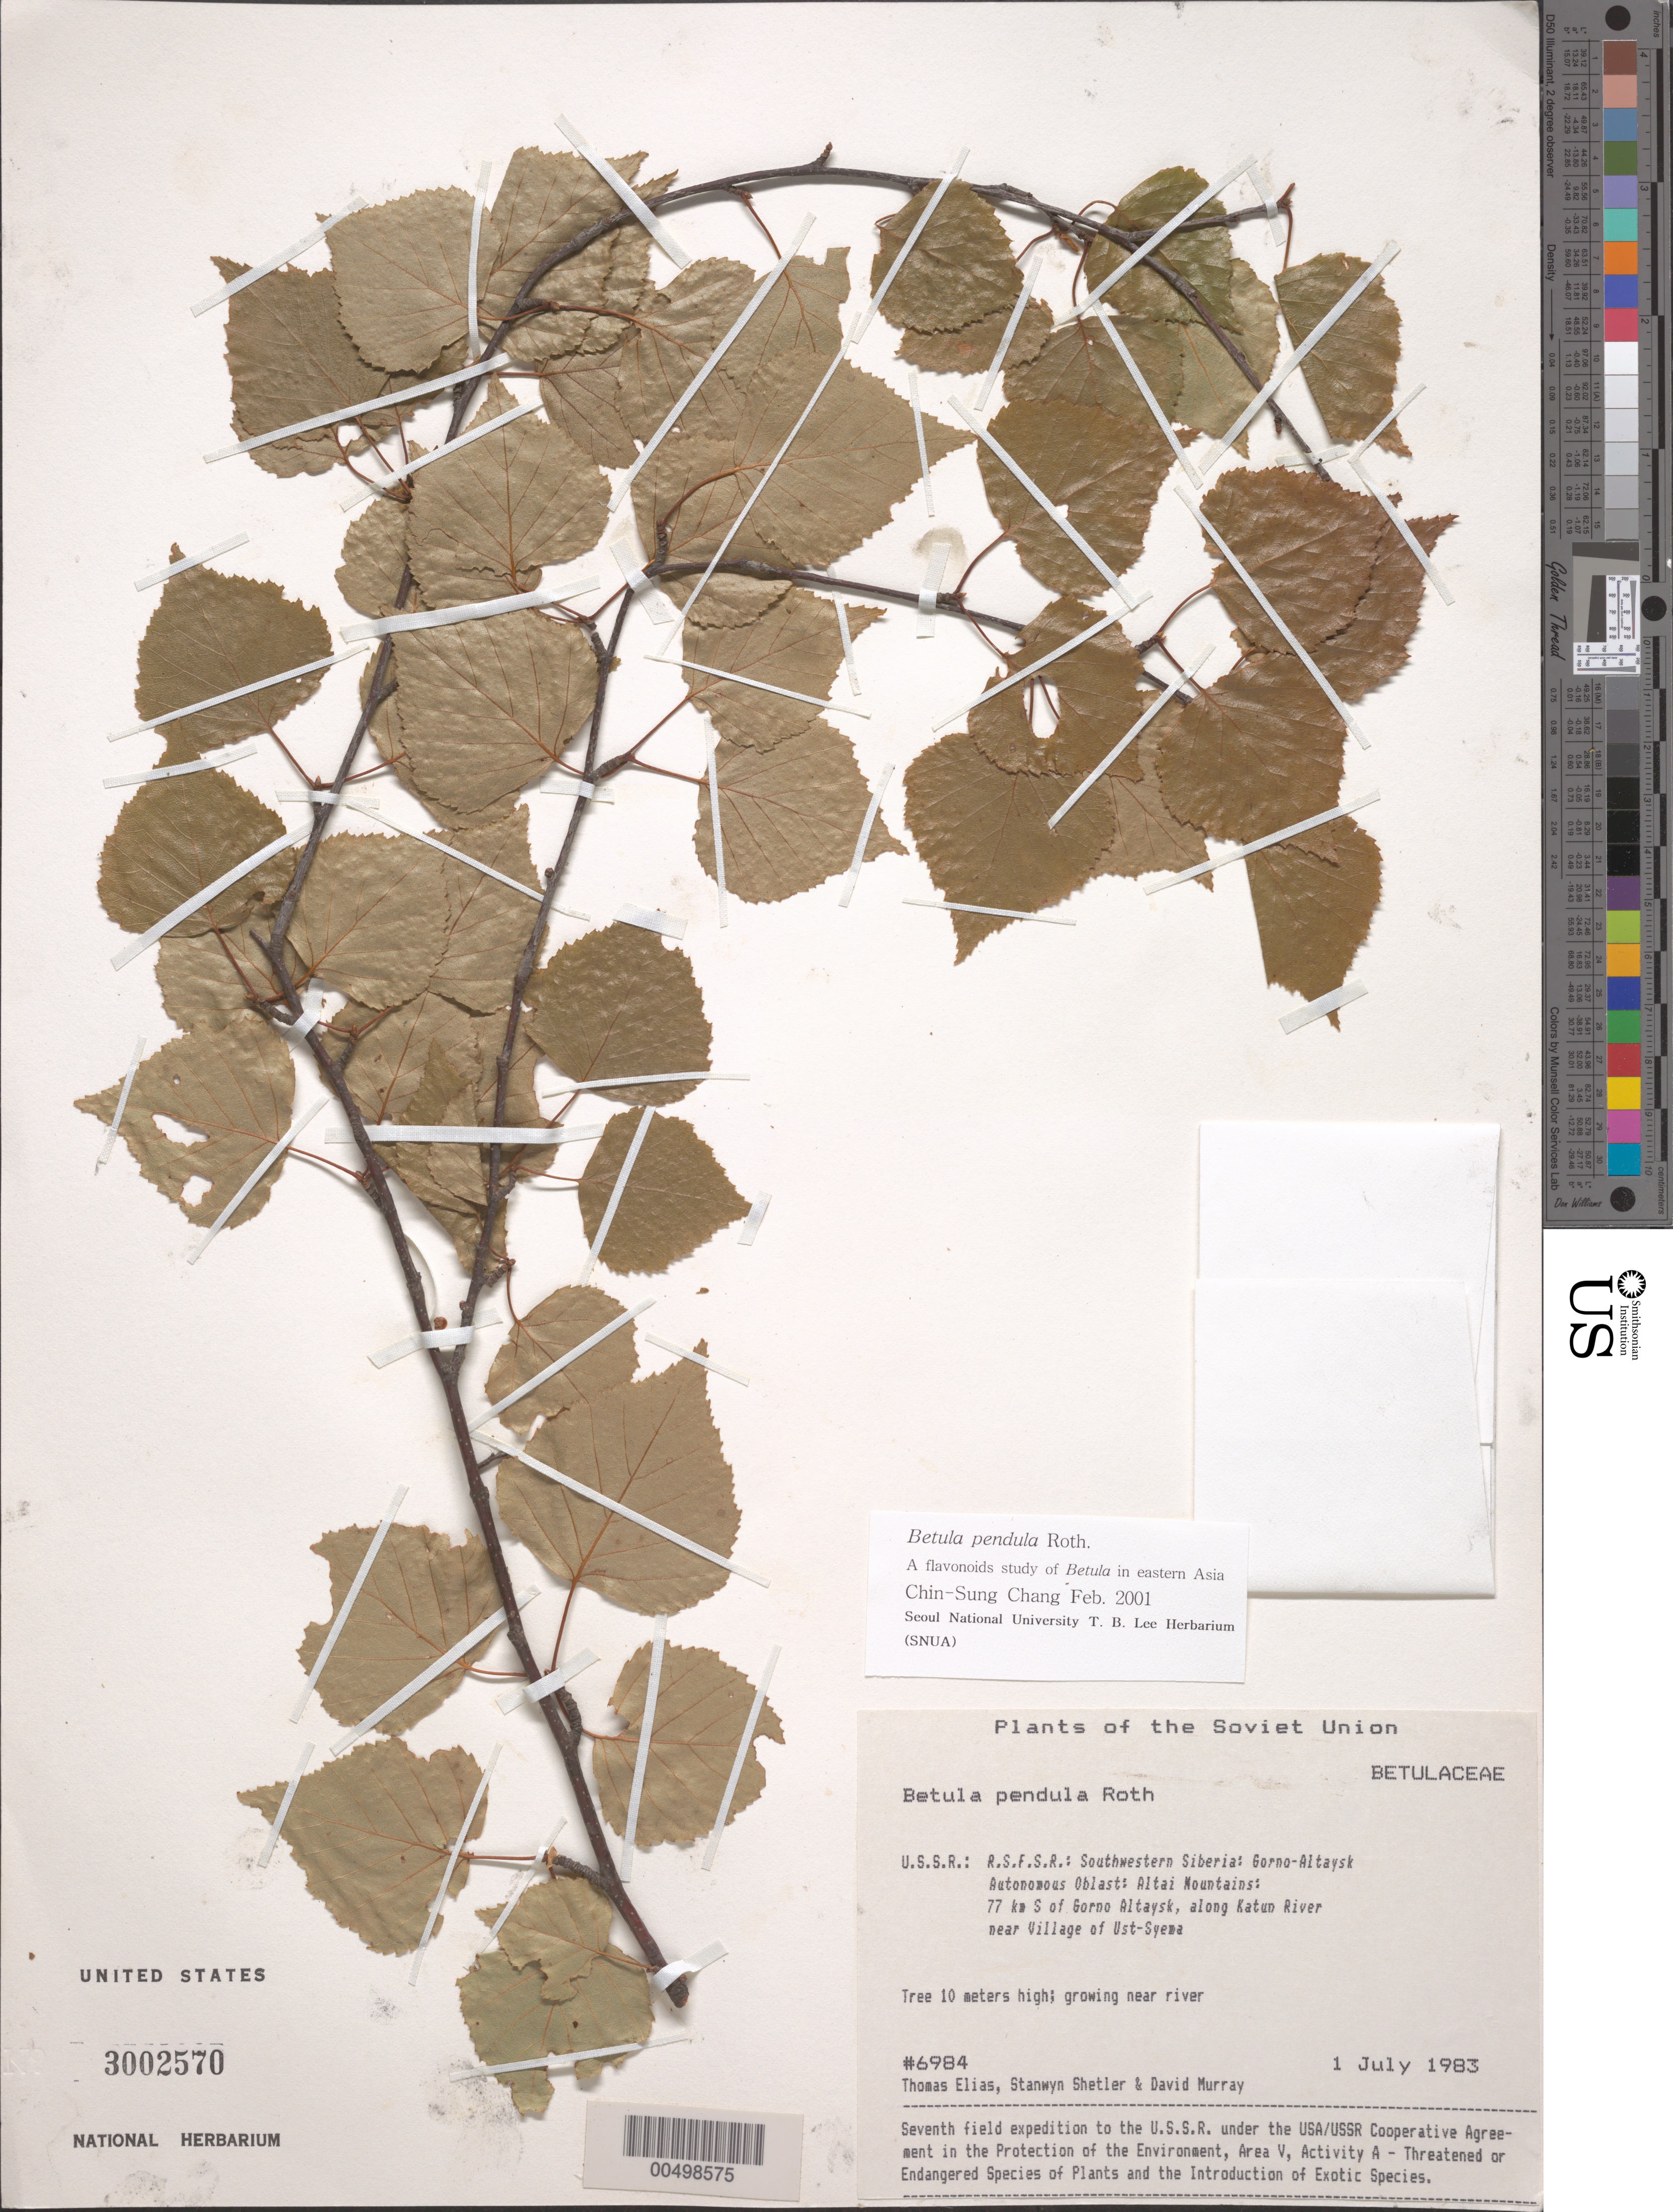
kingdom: Plantae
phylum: Tracheophyta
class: Magnoliopsida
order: Fagales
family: Betulaceae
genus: Betula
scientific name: Betula pendula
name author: Roth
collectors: T. Elias, S. Shetler & D. F. Murray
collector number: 6984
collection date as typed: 01 Jul 1983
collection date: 1983-07-01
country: Russian Federation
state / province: Altai Republic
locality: Altai Mountains, 77 km S of Gorno-Altaysk, along Katun River near Village of Ust-Syema [Sema]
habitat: growing near river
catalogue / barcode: US 3002570